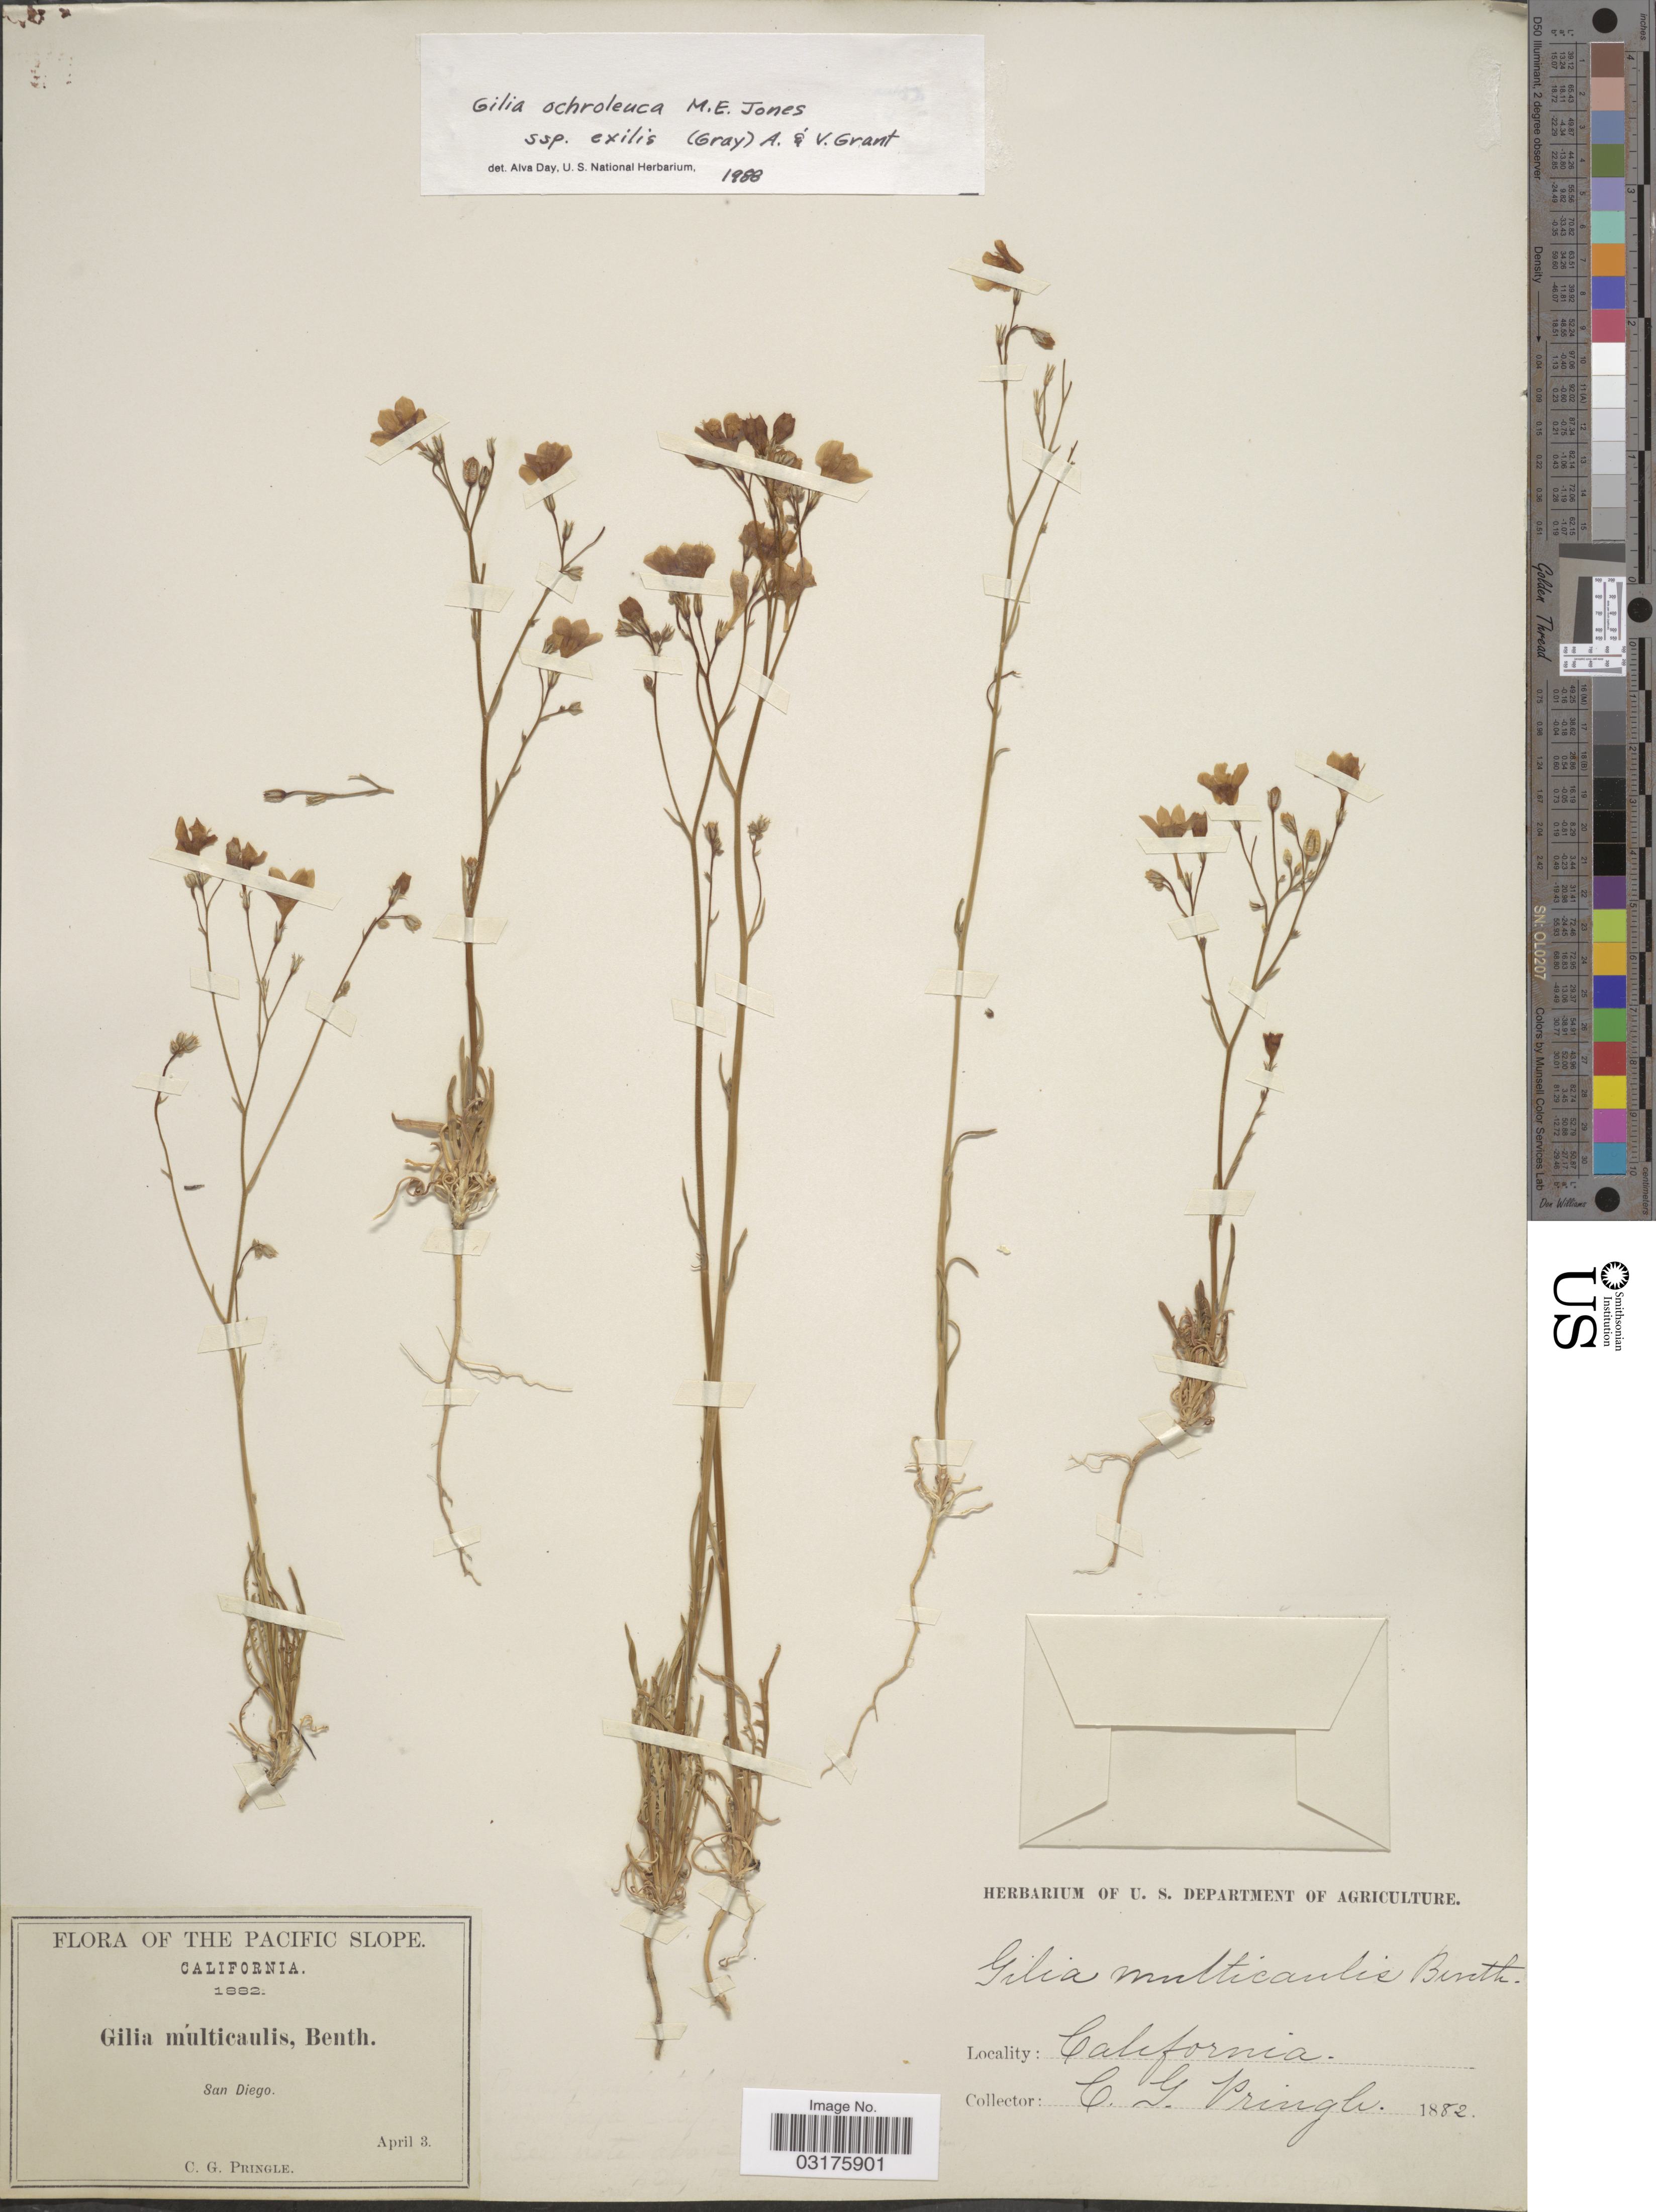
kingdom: Plantae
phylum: Tracheophyta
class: Magnoliopsida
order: Ericales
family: Polemoniaceae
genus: Gilia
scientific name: Gilia ochroleuca subsp. exilis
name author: M.E. Jones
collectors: C. G. Pringle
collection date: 1882-04-03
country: United States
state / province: California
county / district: San Diego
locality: The Pacific Slope, San Diego.